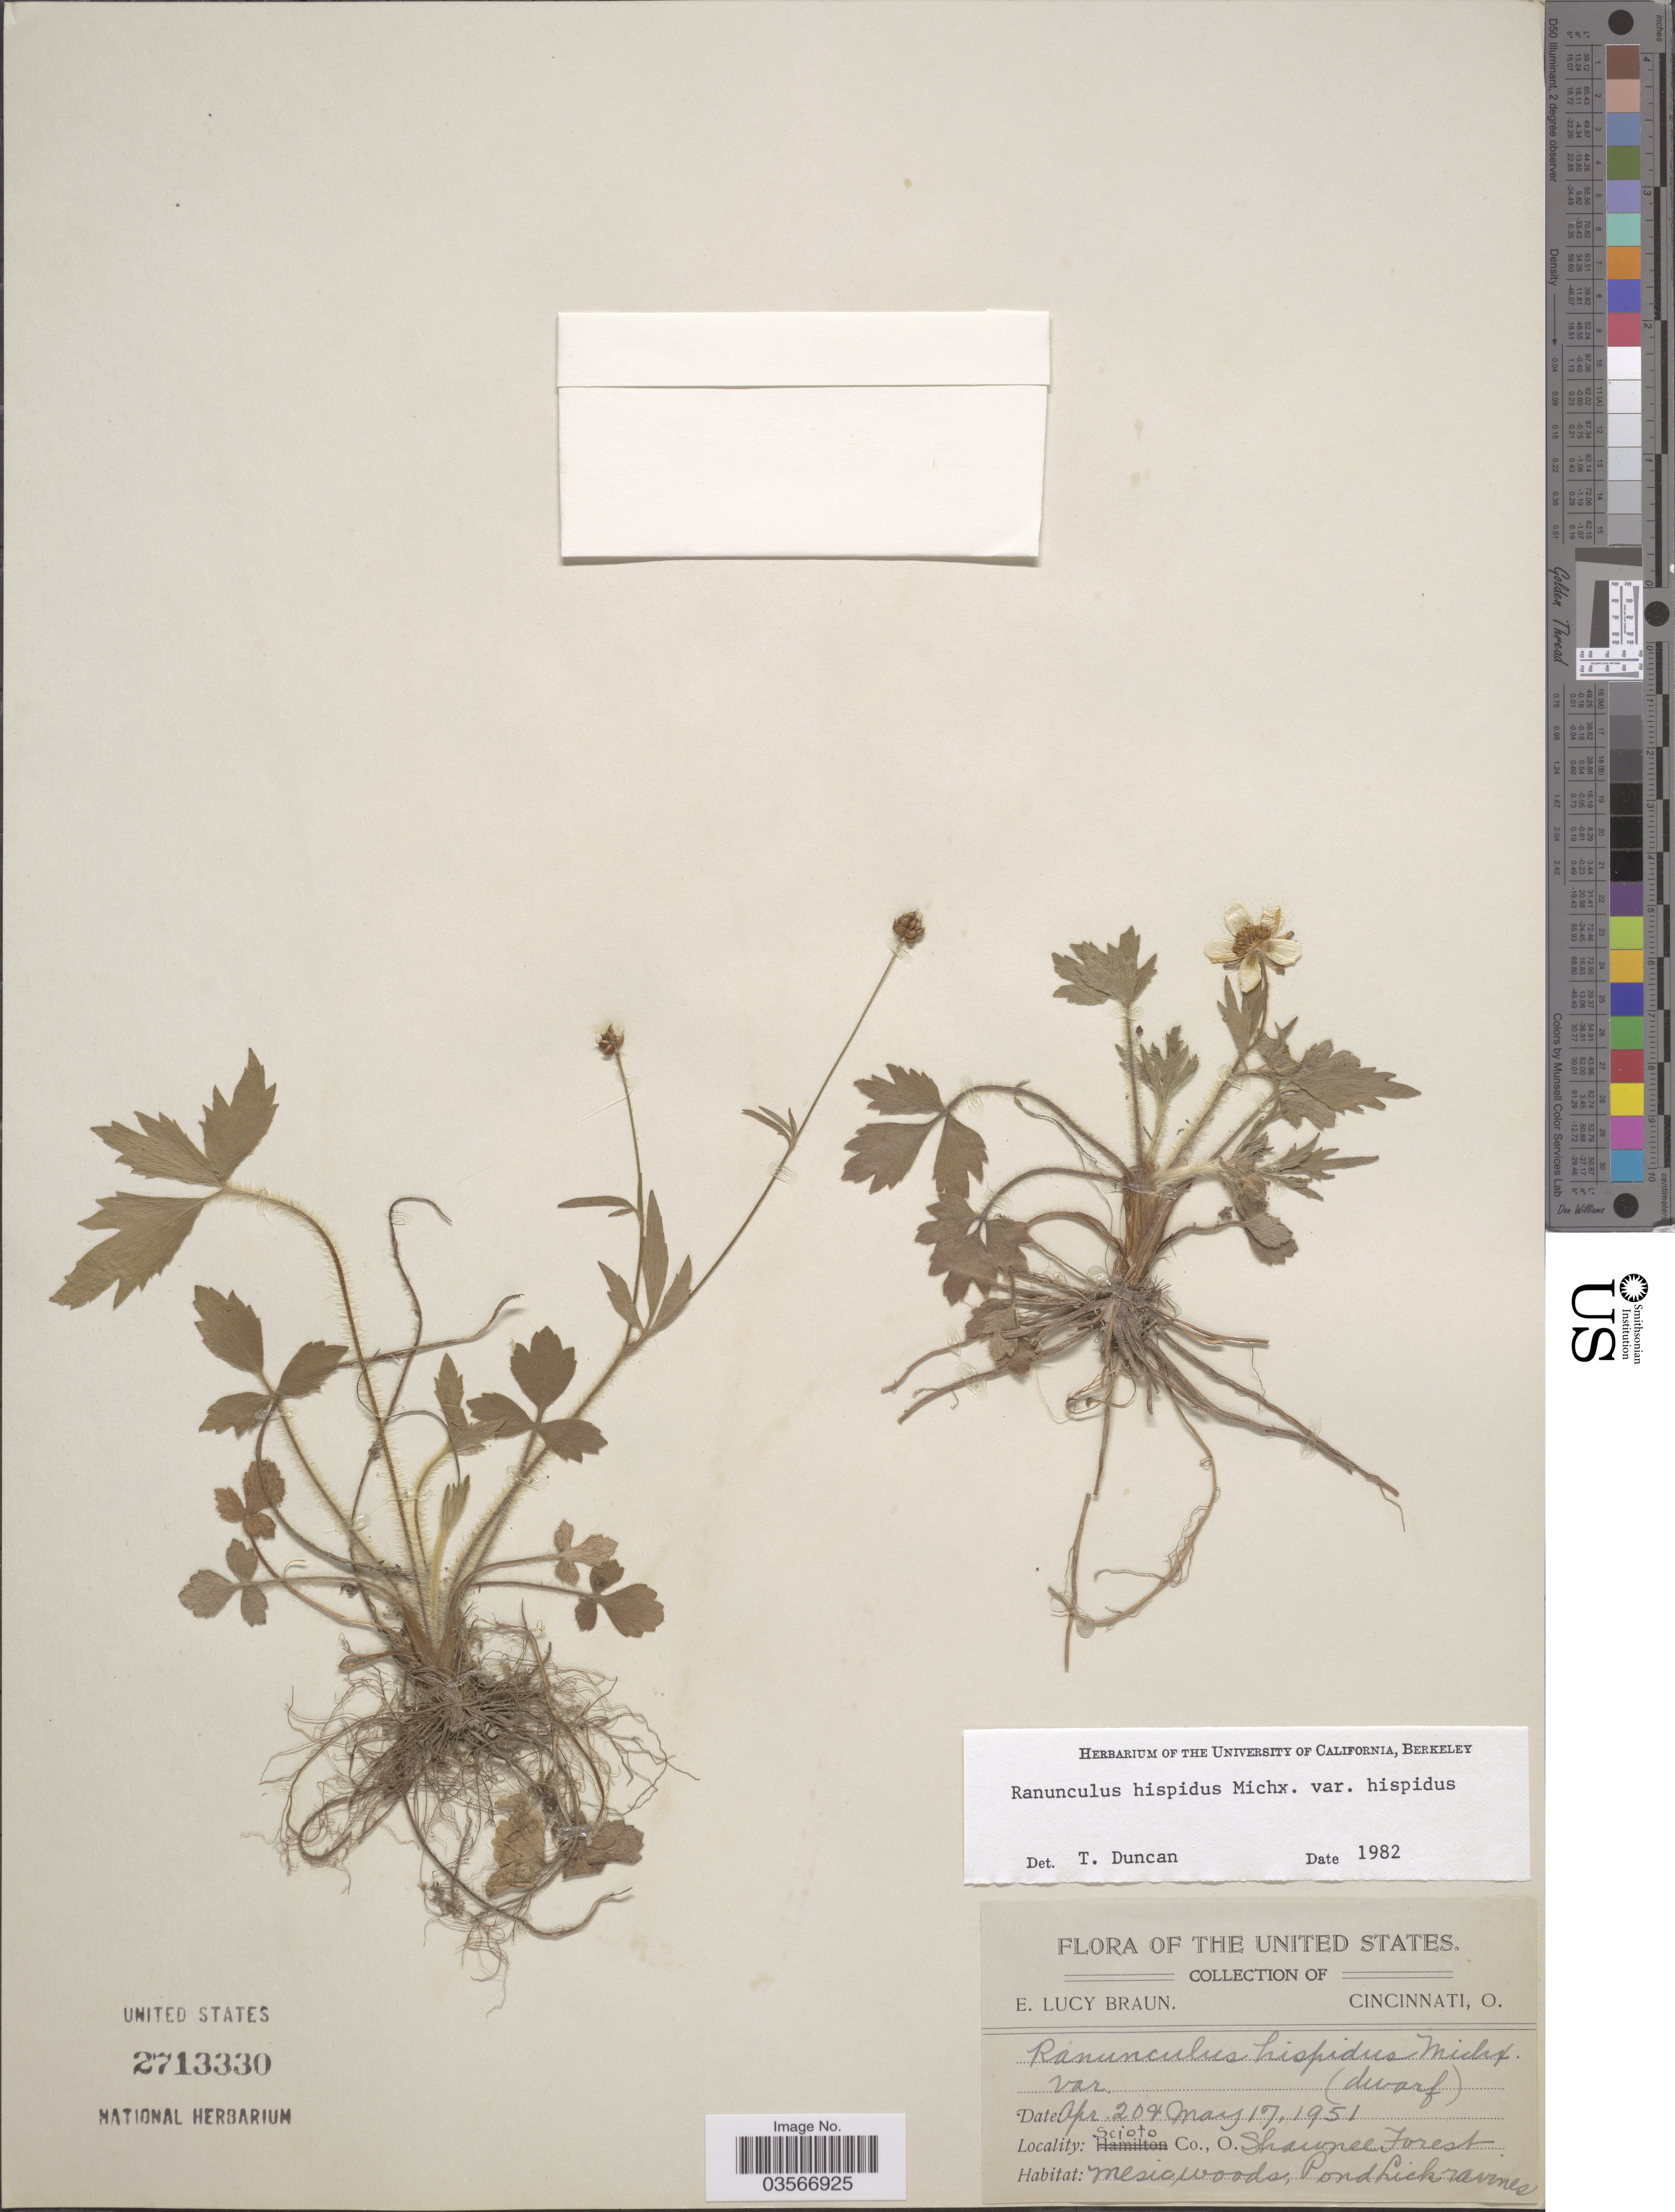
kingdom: Plantae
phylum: Tracheophyta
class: Magnoliopsida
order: Ranunculales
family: Ranunculaceae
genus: Ranunculus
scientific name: Ranunculus hispidus var. hispidus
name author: Michx.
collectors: E. L. Braun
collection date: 1951-04-20/1951-05-17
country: United States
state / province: Ohio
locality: Scioto Co. Shawnee Forest. Mesic woods, Pond Lick ravines.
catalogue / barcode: US 2713330